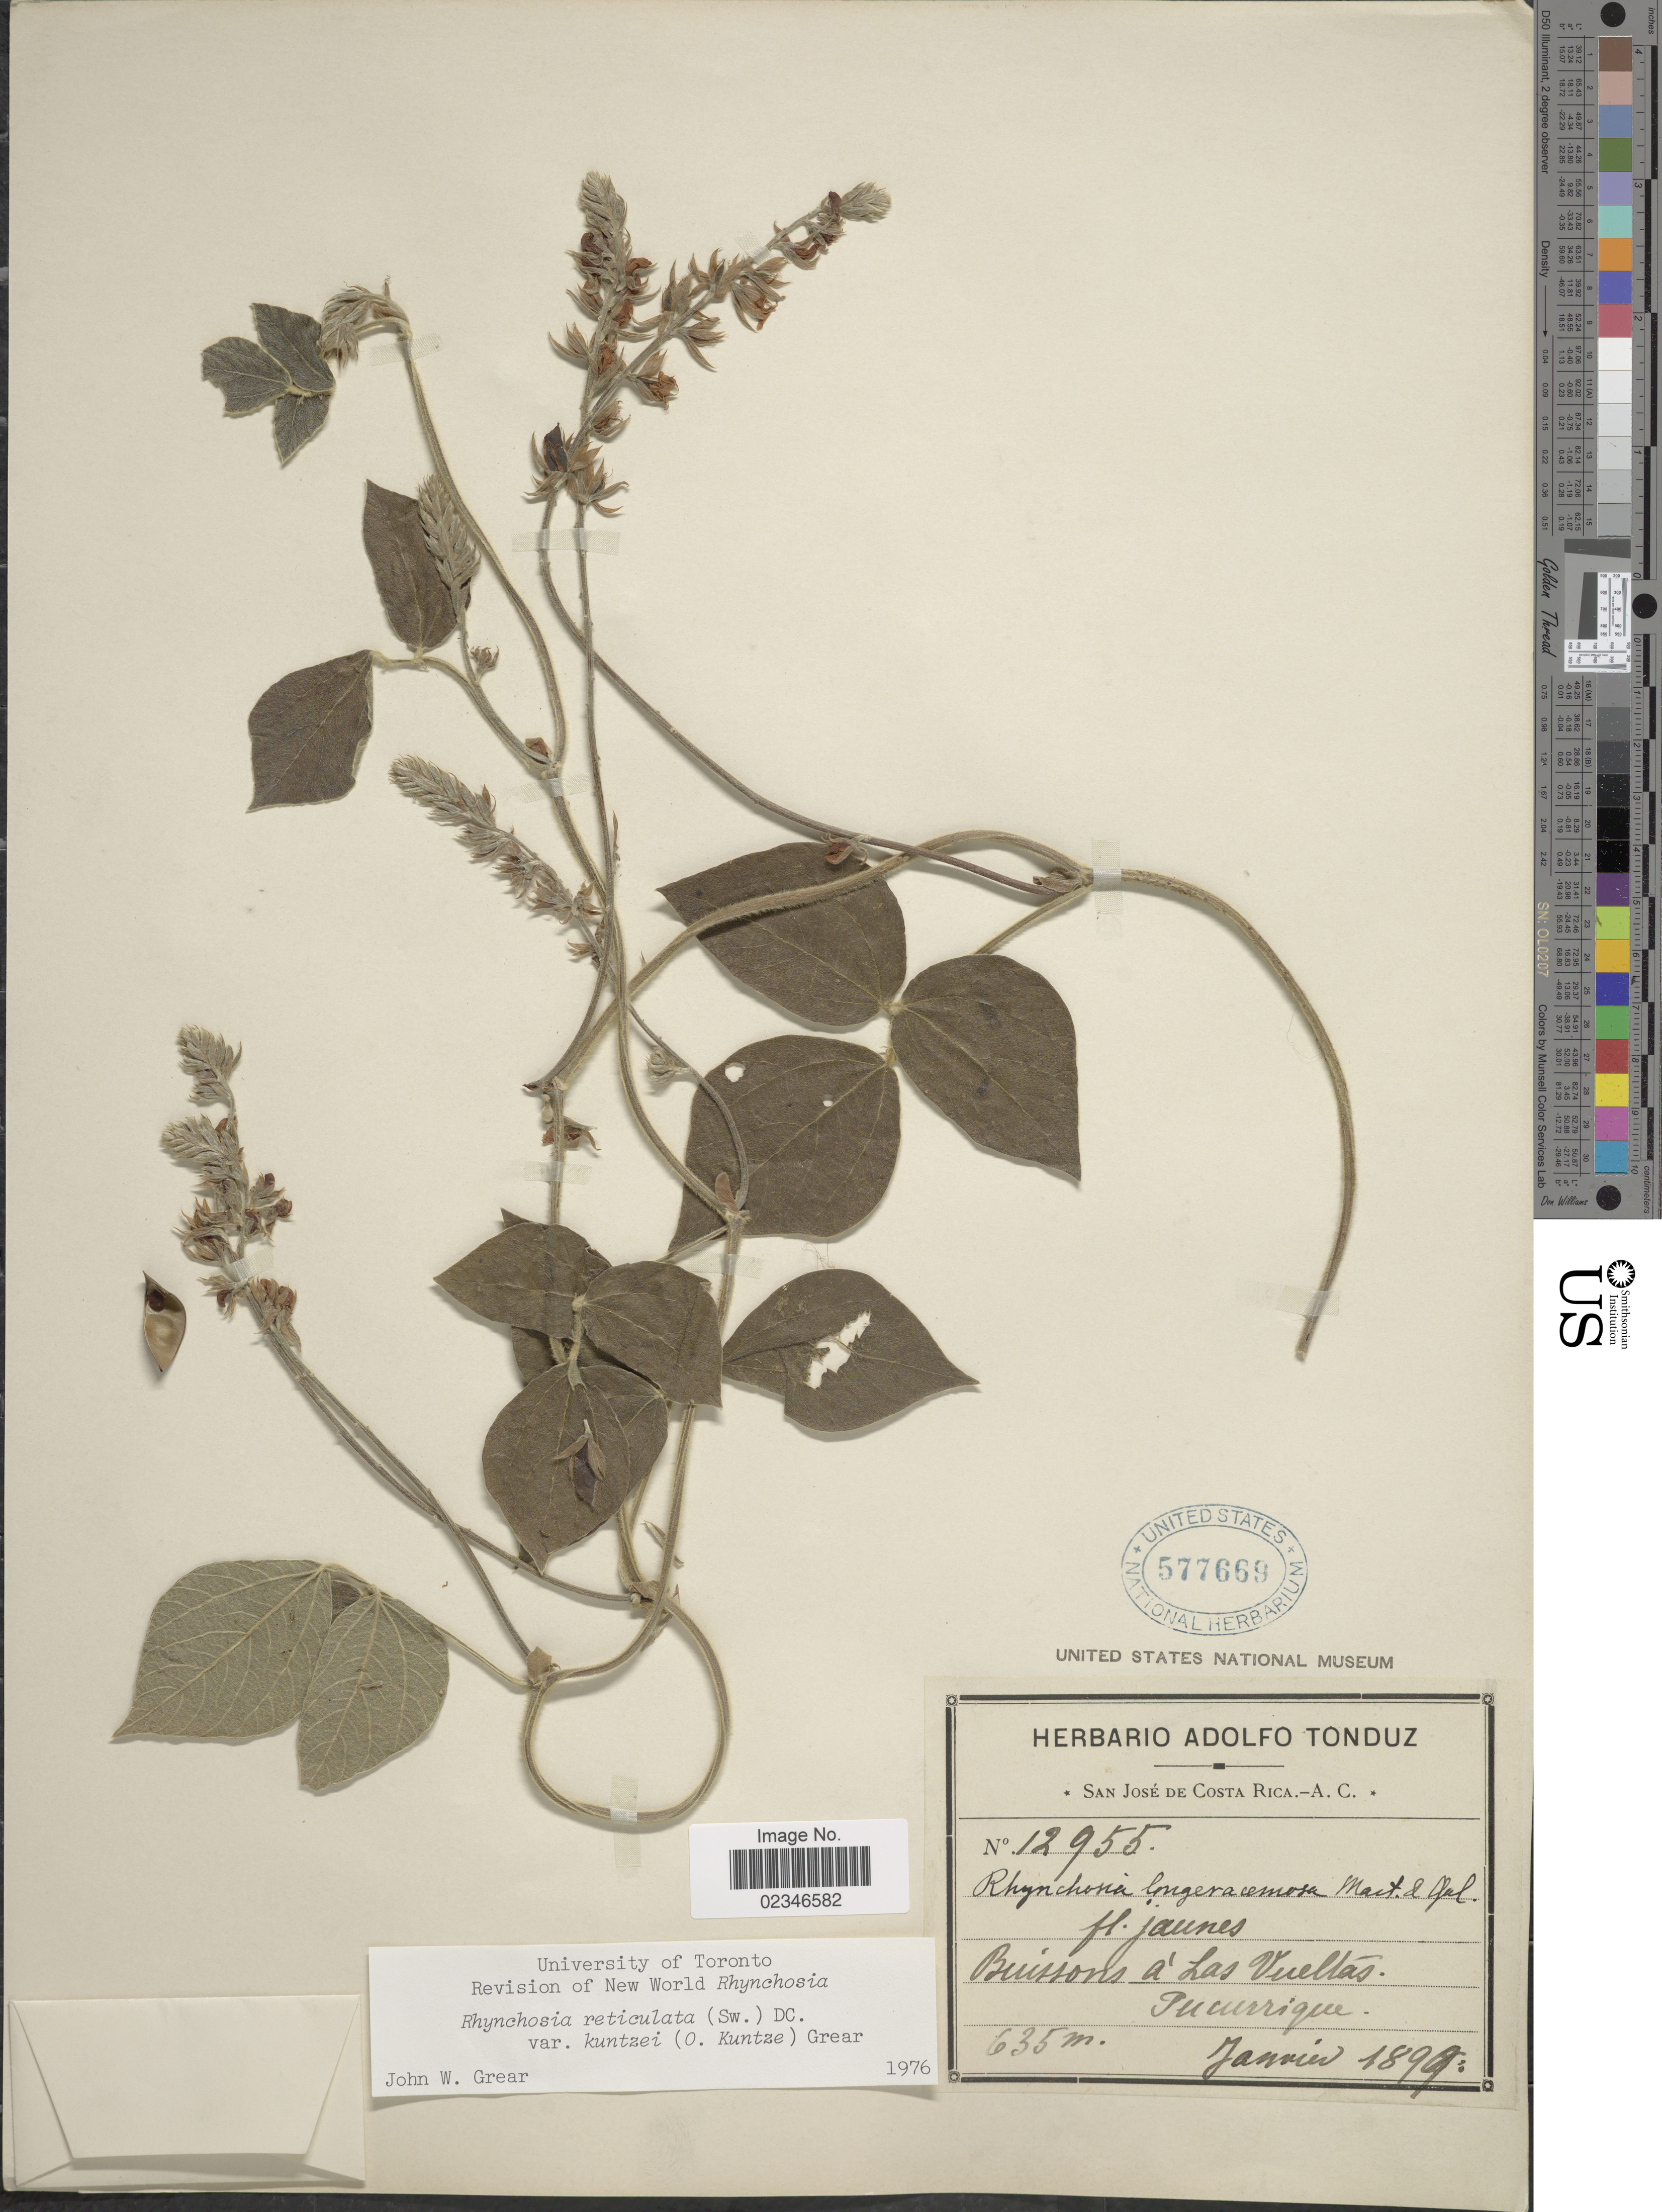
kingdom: Plantae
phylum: Tracheophyta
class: Magnoliopsida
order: Fabales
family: Fabaceae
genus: Rhynchosia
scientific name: Rhynchosia reticulata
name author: (Sw.) DC.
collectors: ex Herb. Adolfo Tonduz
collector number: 12955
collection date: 1899-01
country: Costa Rica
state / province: San José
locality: Buissons a Las Vueltas, Tucurrique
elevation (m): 635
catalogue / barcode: US 577669